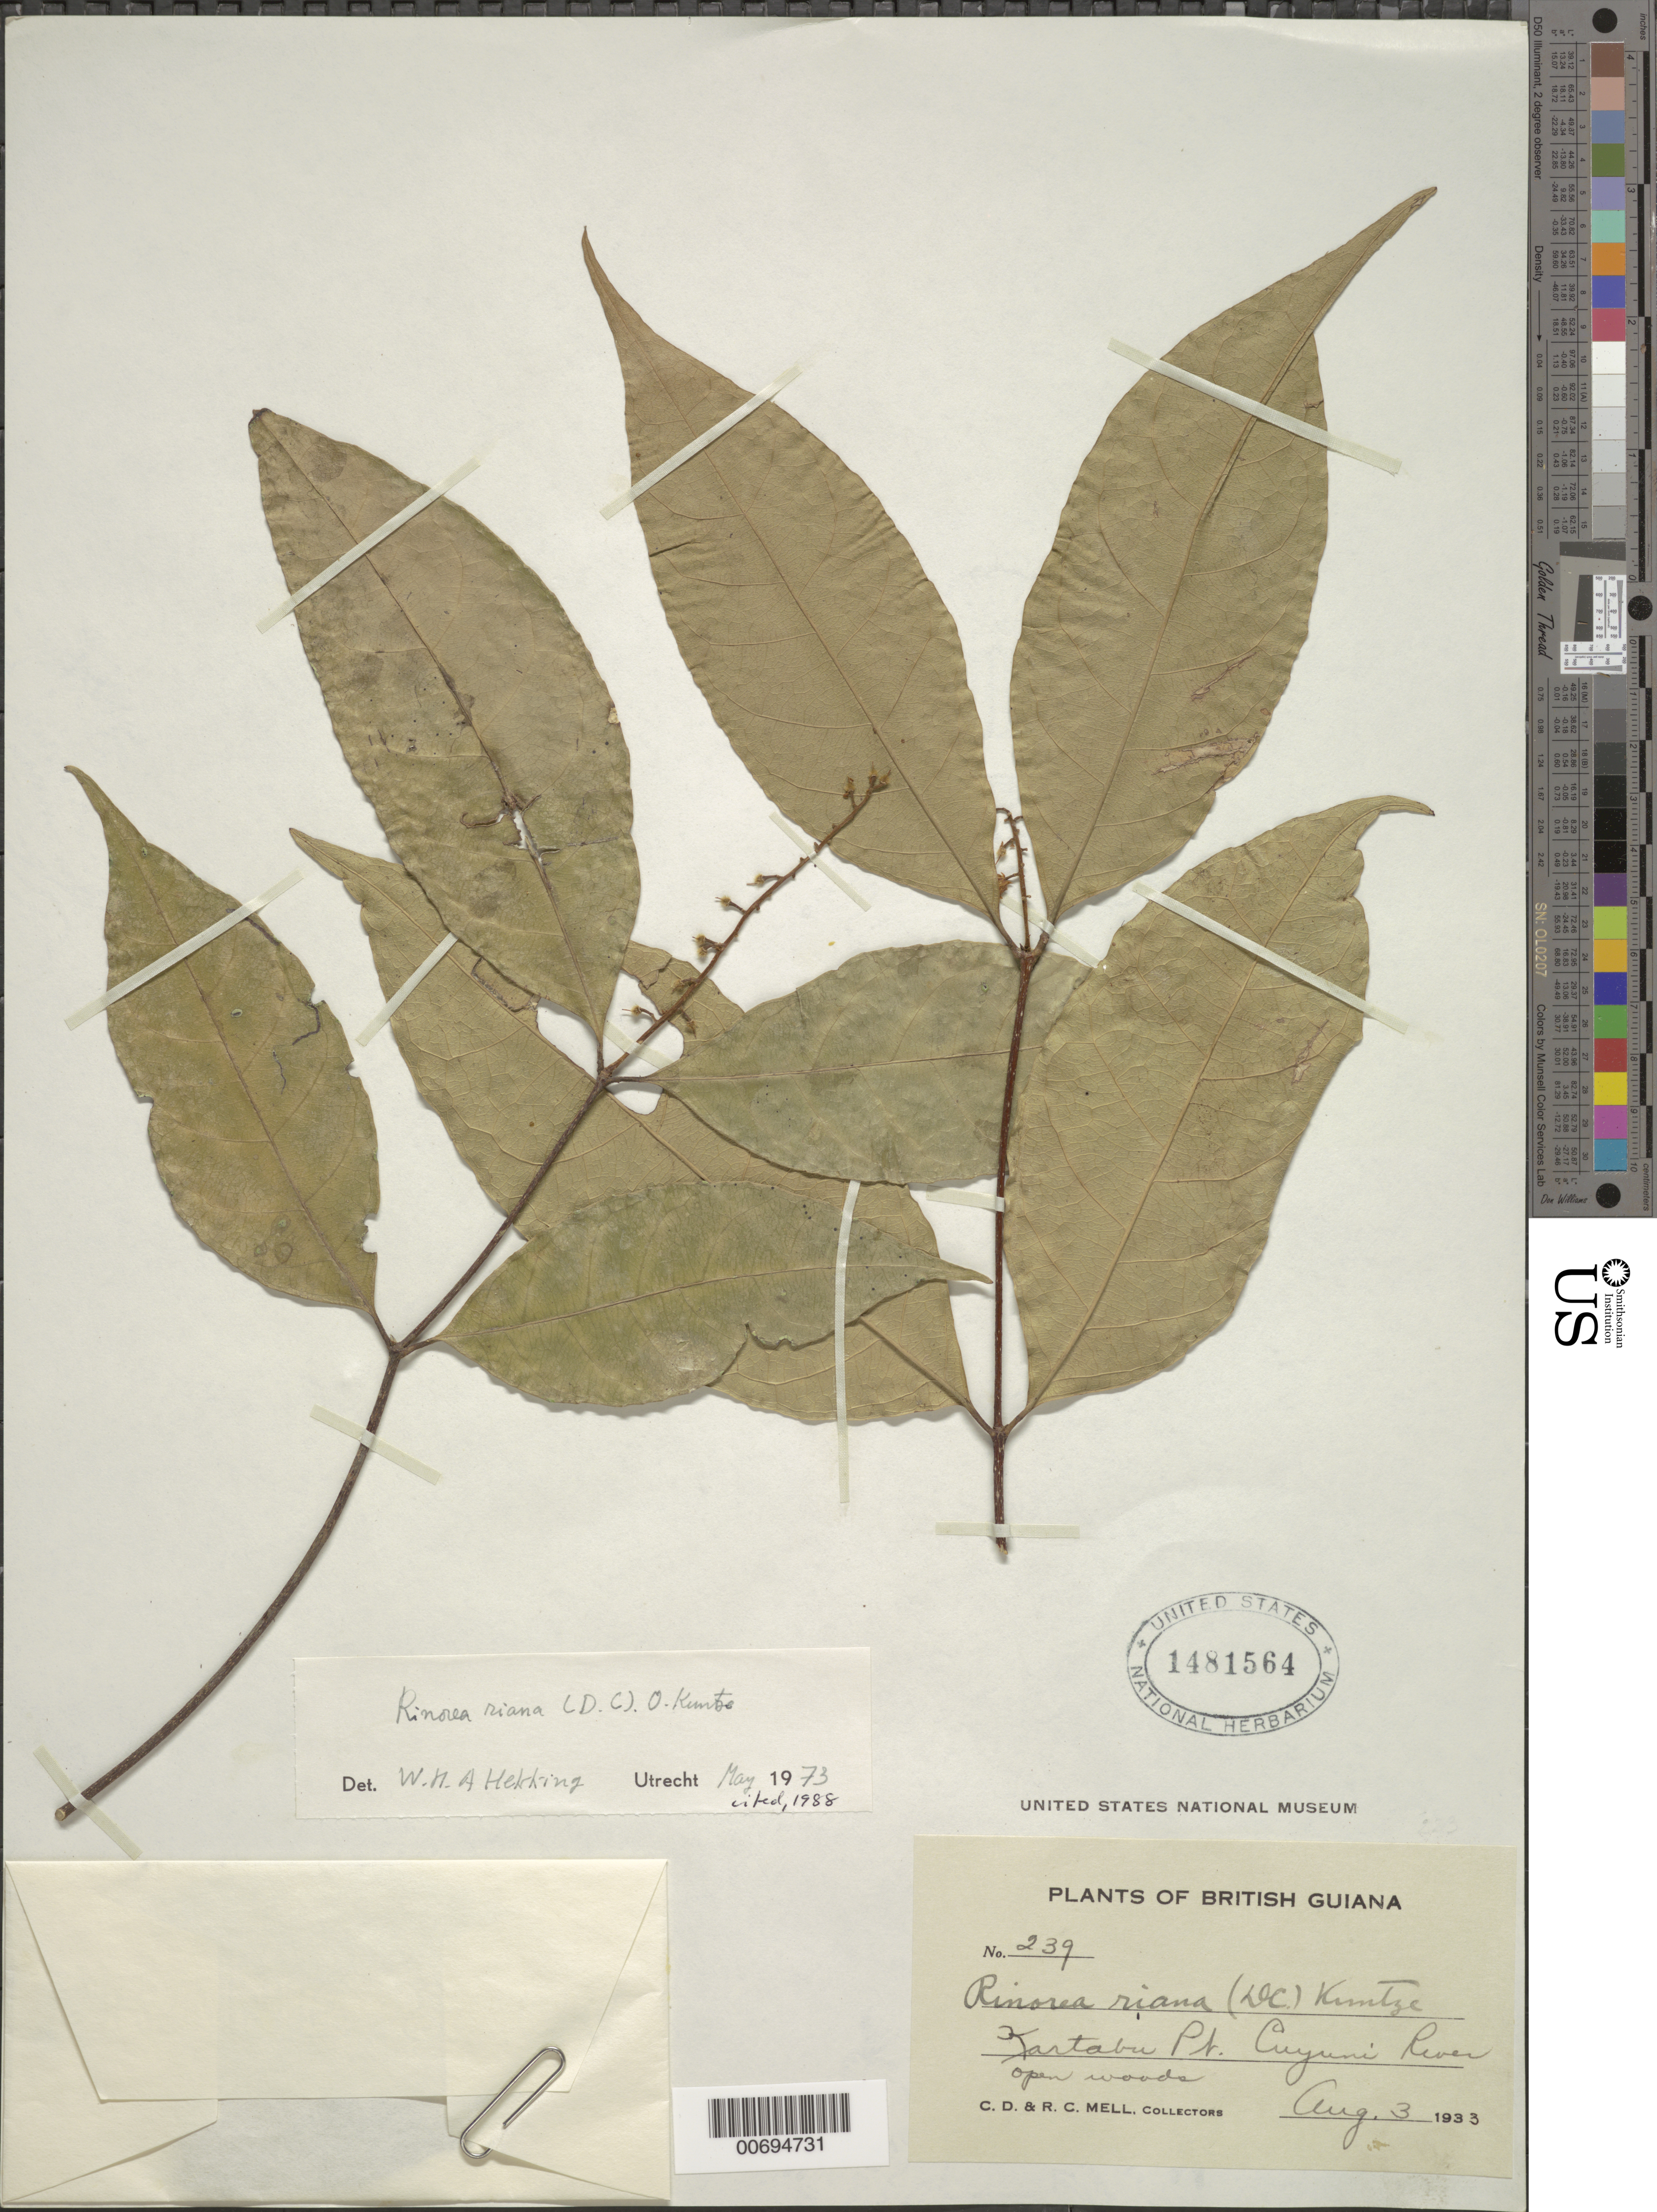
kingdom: Plantae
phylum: Tracheophyta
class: Magnoliopsida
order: Malpighiales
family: Violaceae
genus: Rinorea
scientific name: Rinorea riana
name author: Kuntze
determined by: Hekking, W. H. A.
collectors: C. D. Mell & R. Mell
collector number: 239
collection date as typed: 3-Aug-33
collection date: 1933-08-03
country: Guyana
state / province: Cuyuni-Mazaruni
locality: Kartabu Point, Cuyuni River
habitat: Open woods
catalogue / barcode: US 1481564